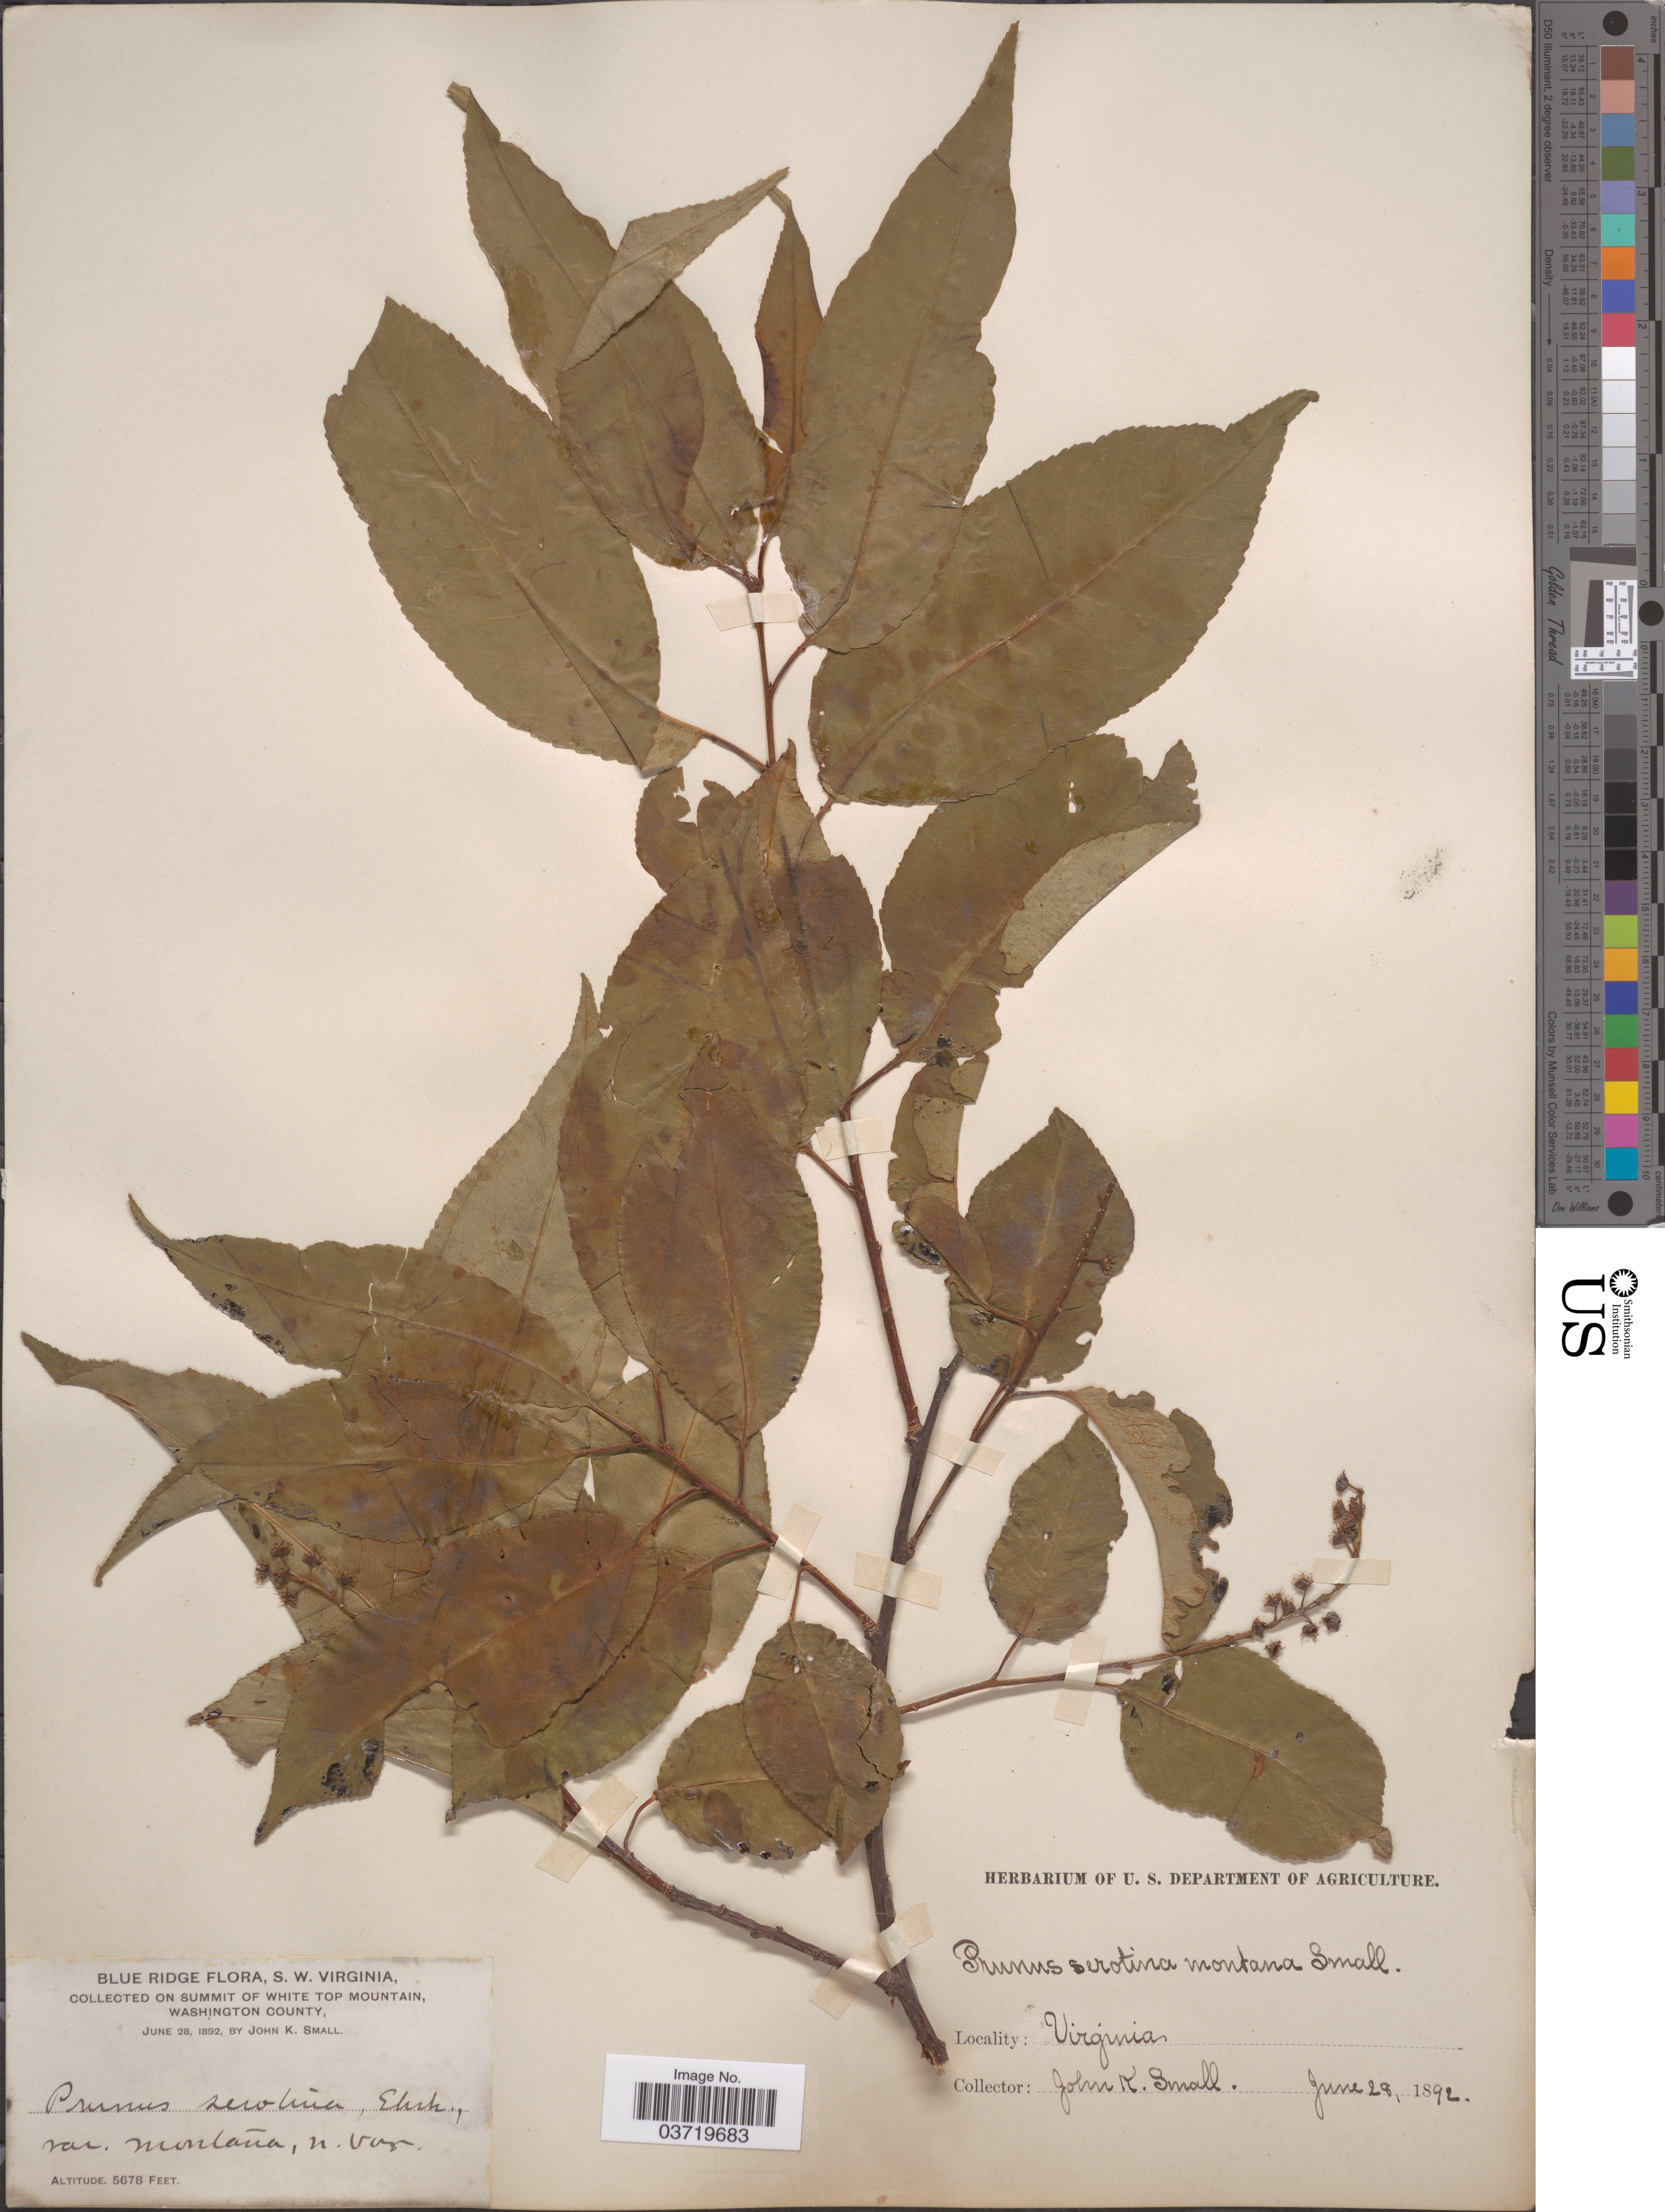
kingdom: Plantae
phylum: Tracheophyta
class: Magnoliopsida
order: Rosales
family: Rosaceae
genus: Prunus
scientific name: Prunus serotina var. montana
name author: (Small) Britton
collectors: J. K. Small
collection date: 1892-06-28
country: United States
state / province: Virginia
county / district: Washington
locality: Blue Ridge, S. W. Virginia. On Summit of White Top Mountain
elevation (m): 1731